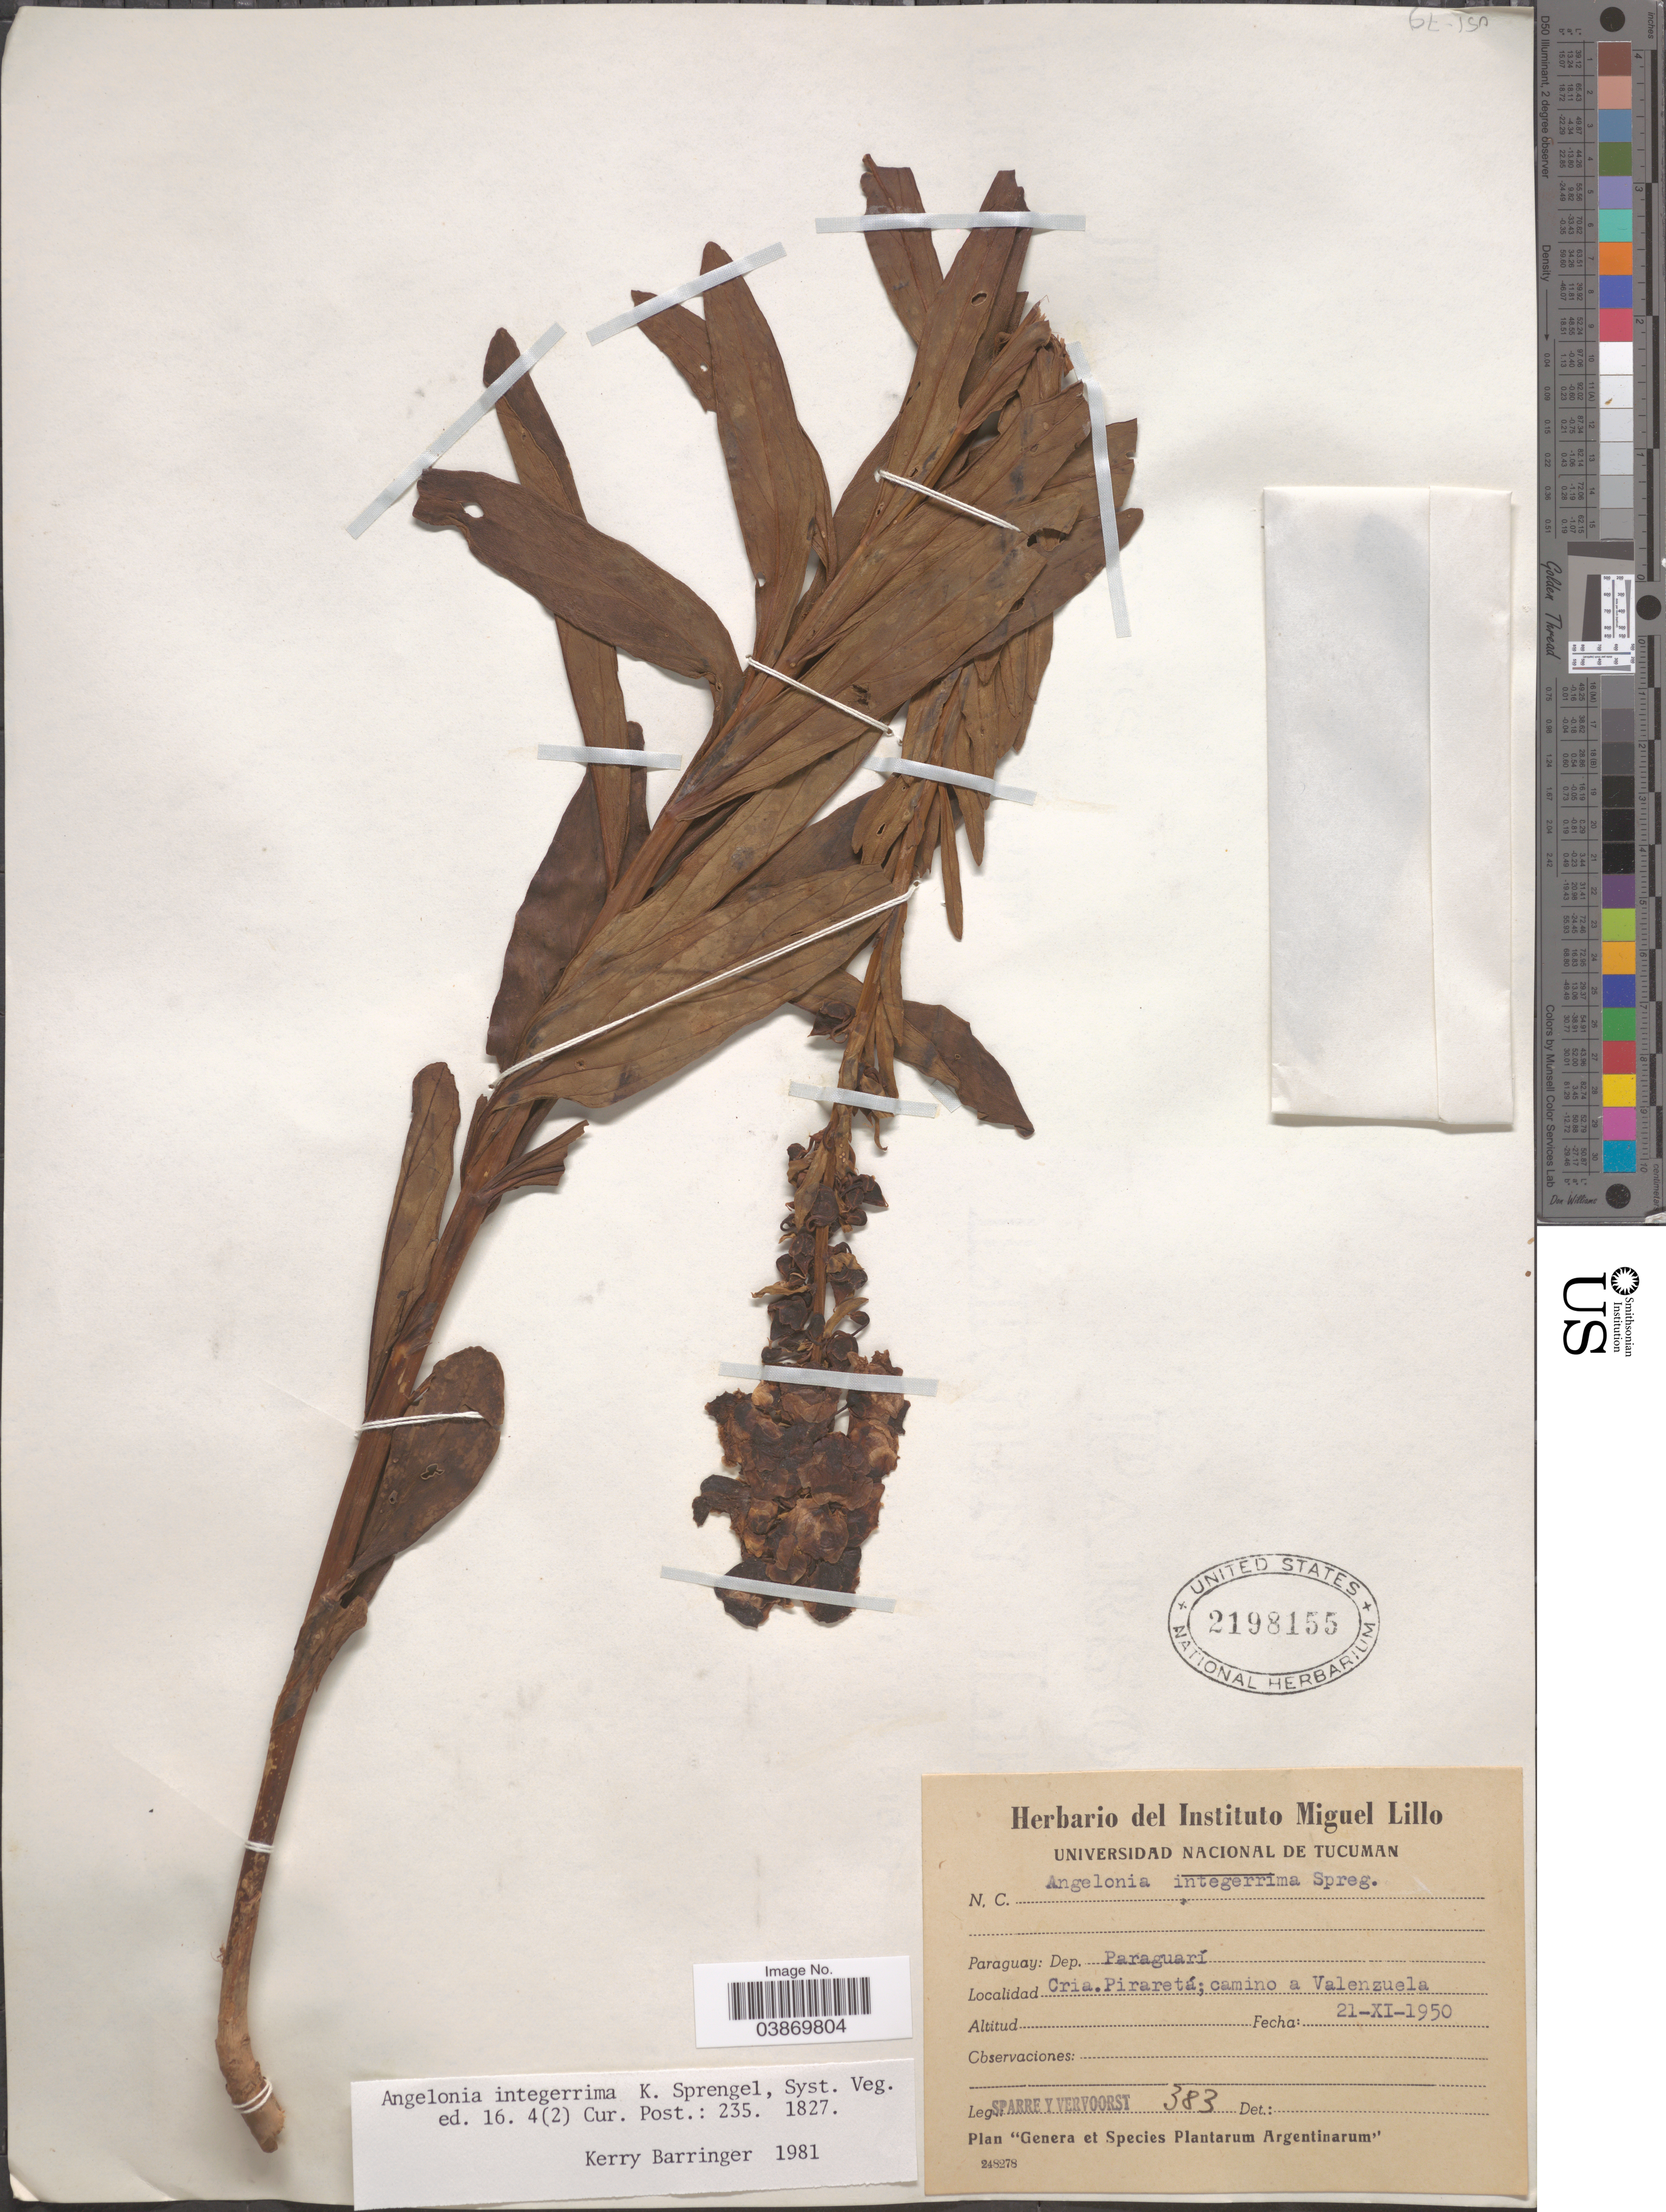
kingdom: Plantae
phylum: Tracheophyta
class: Magnoliopsida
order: Lamiales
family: Plantaginaceae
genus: Angelonia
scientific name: Angelonia integerrima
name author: Spreng.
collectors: Sparre & Vervoorst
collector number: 383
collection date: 1950-11-21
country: Paraguay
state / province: Paraguari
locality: Dep. Paraguarí. Cria. Piraretá; camino a Valenzuela.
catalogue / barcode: US 2198155